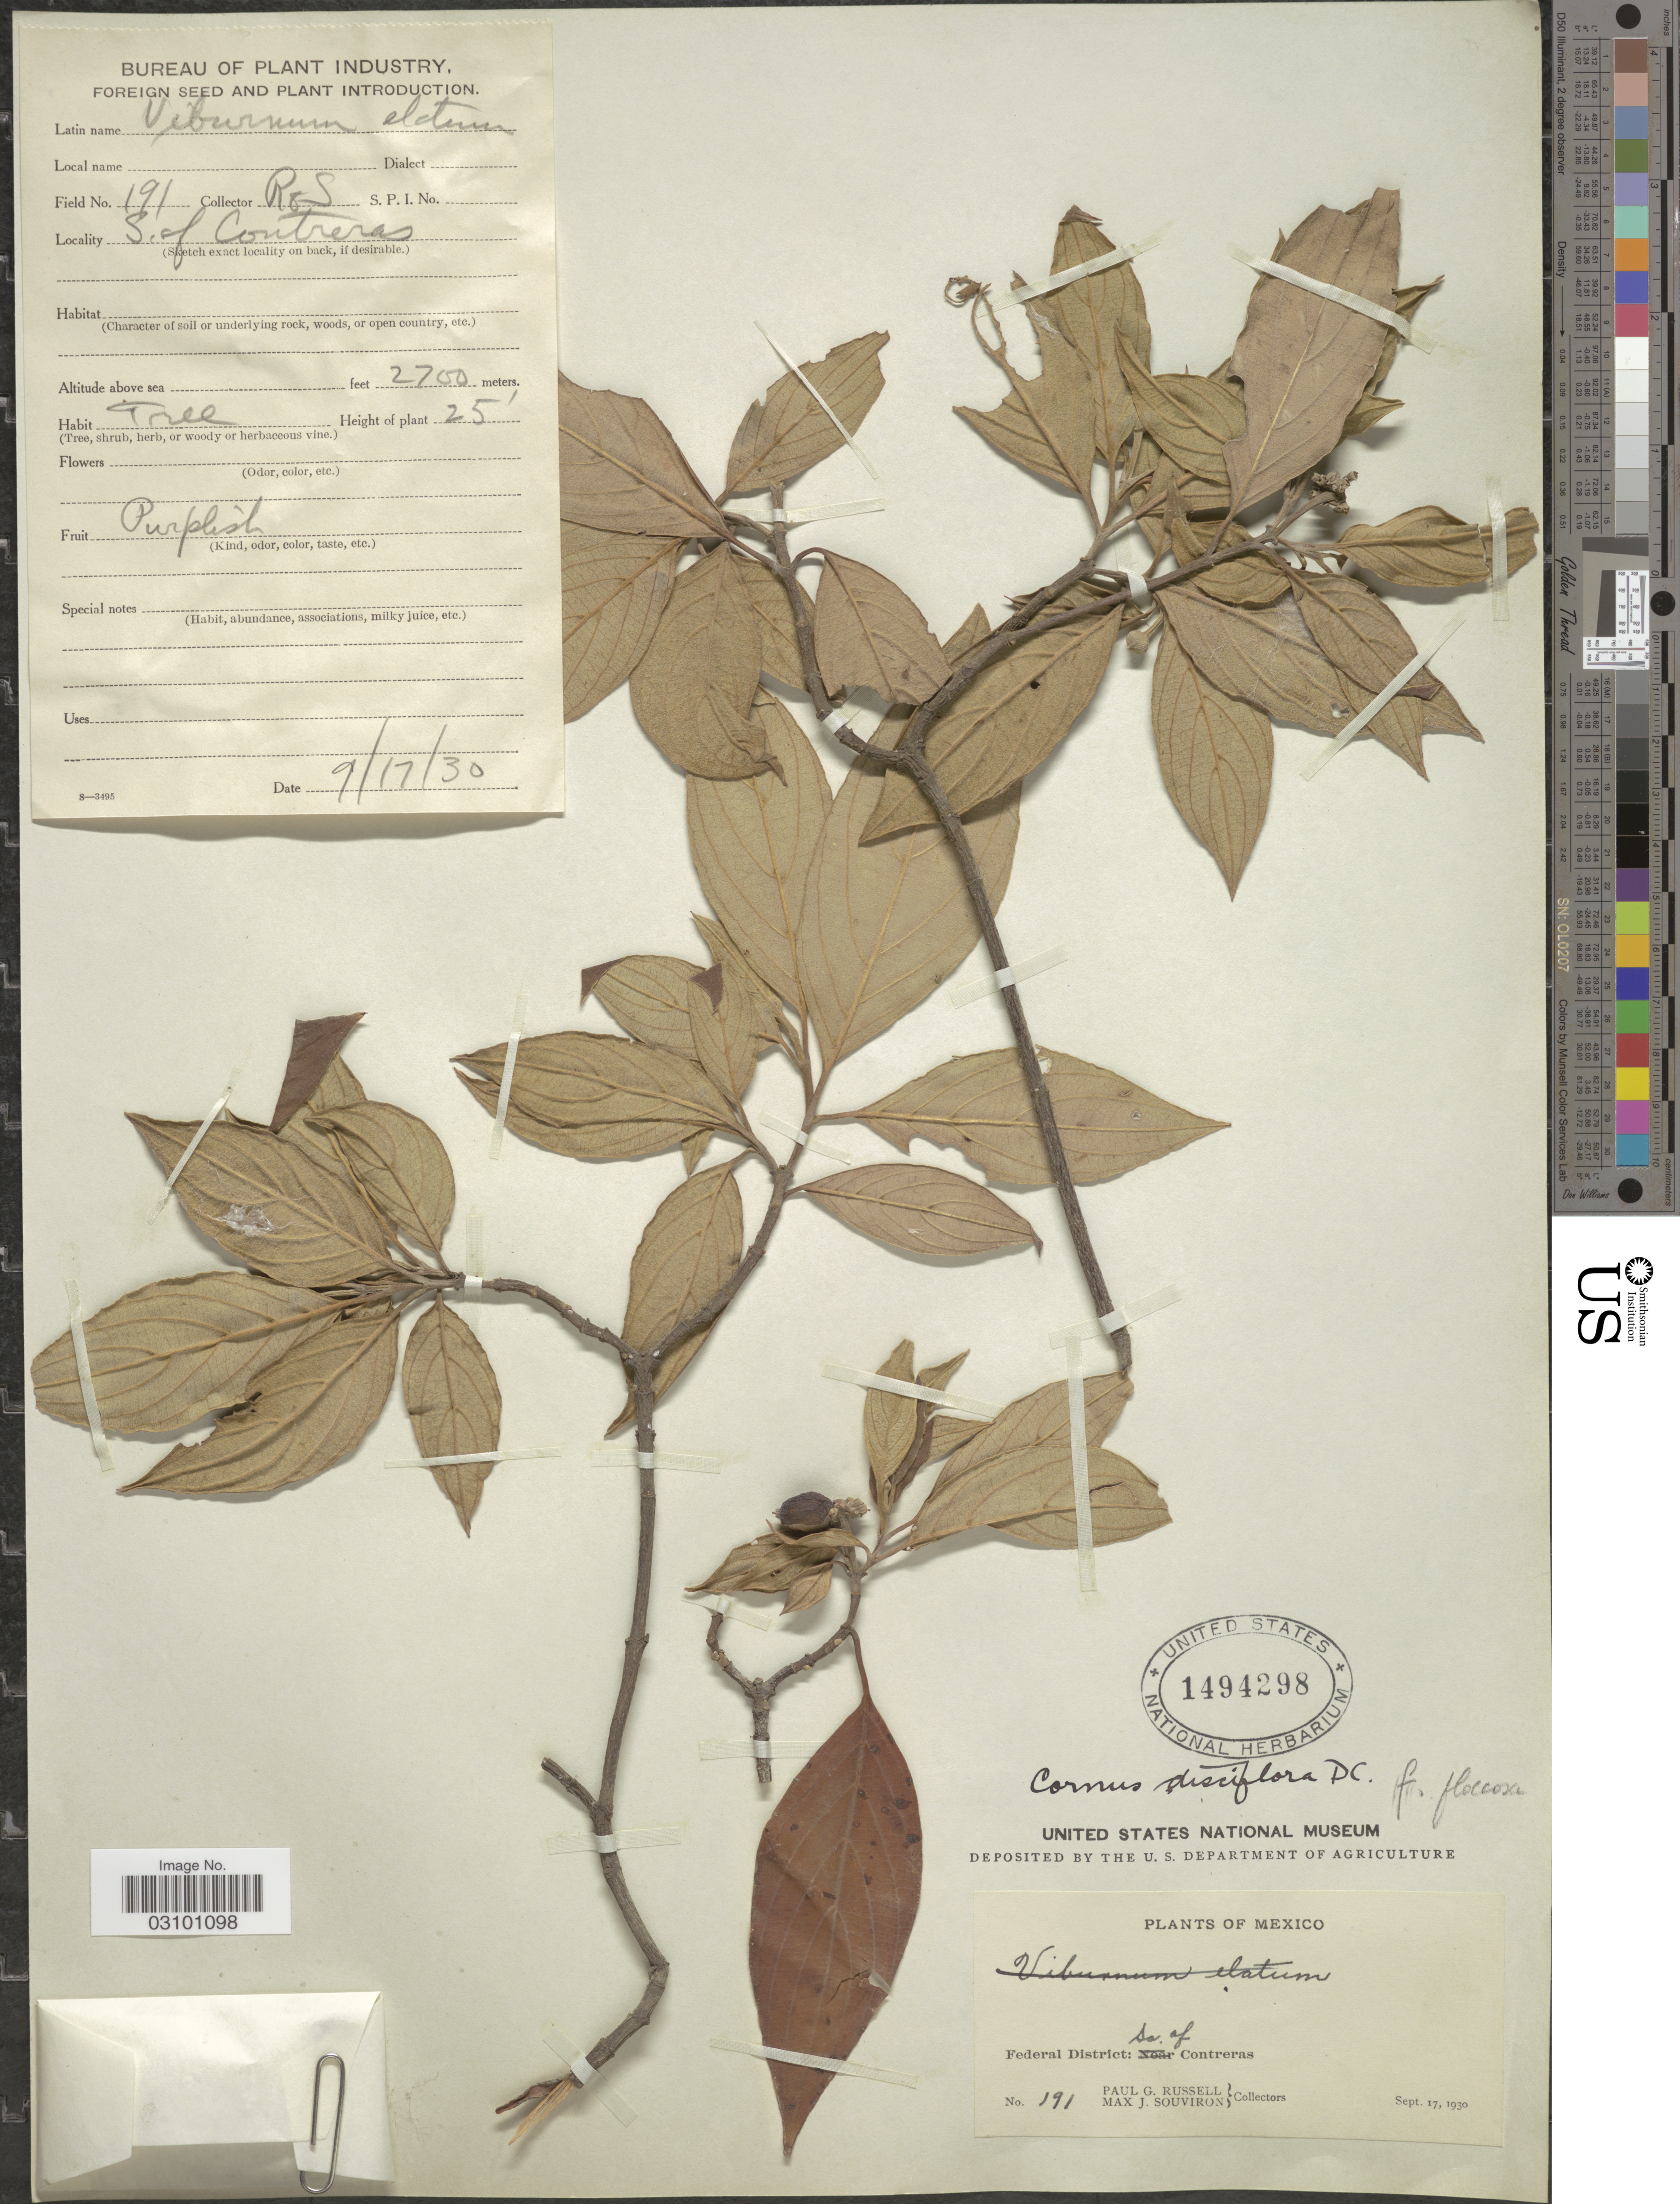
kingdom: Plantae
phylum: Tracheophyta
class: Magnoliopsida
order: Cornales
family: Cornaceae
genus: Cornus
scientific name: Cornus disciflora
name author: Moc. & Sessé ex DC.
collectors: P. G. Russell & M. J. Souviron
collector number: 191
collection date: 1930-09-17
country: Mexico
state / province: Distrito Federal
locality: Federal District: So. of Contreras.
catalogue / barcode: US 1494298